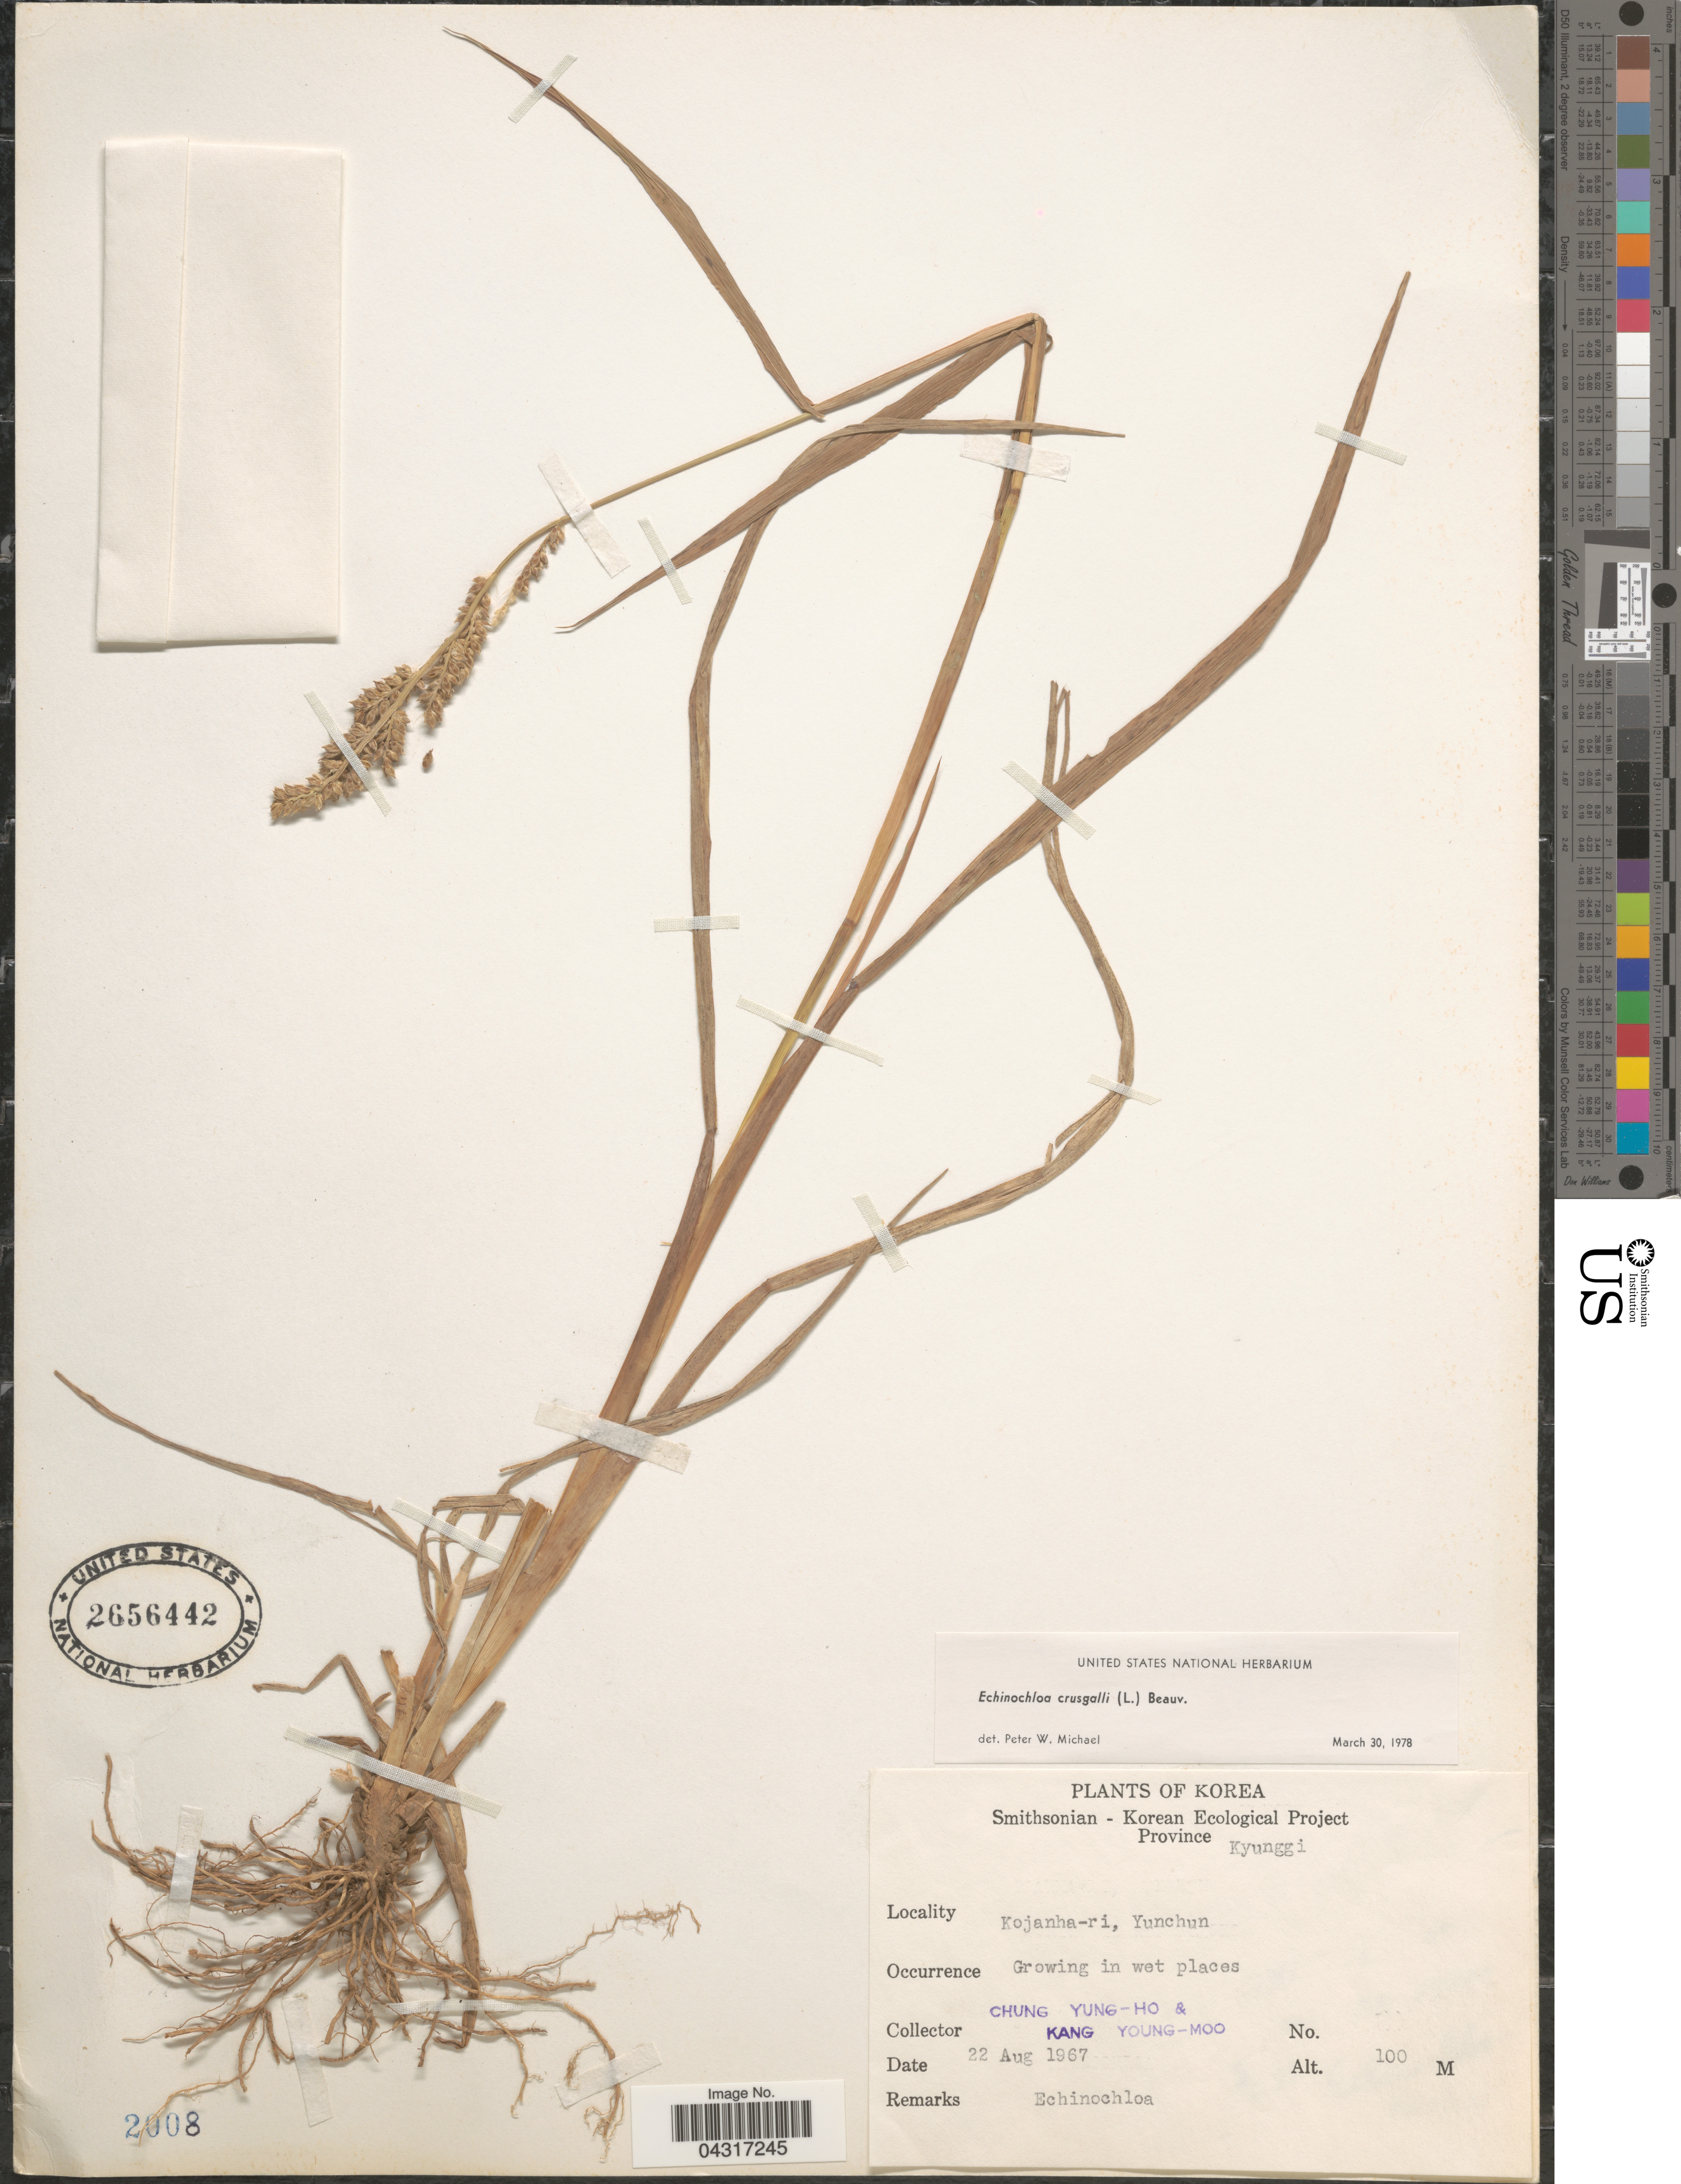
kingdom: Plantae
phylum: Tracheophyta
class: Liliopsida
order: Poales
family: Poaceae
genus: Echinochloa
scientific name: Echinochloa crus-galli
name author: (L.) P. Beauv.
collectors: C. Yung-Ho & K. Young-Moo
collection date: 1967-08-22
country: South Korea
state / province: Gyeonggi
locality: Province Kyunggi. Kojanha-ri, Yunchun. In wet places.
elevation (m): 100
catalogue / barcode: US 2656442